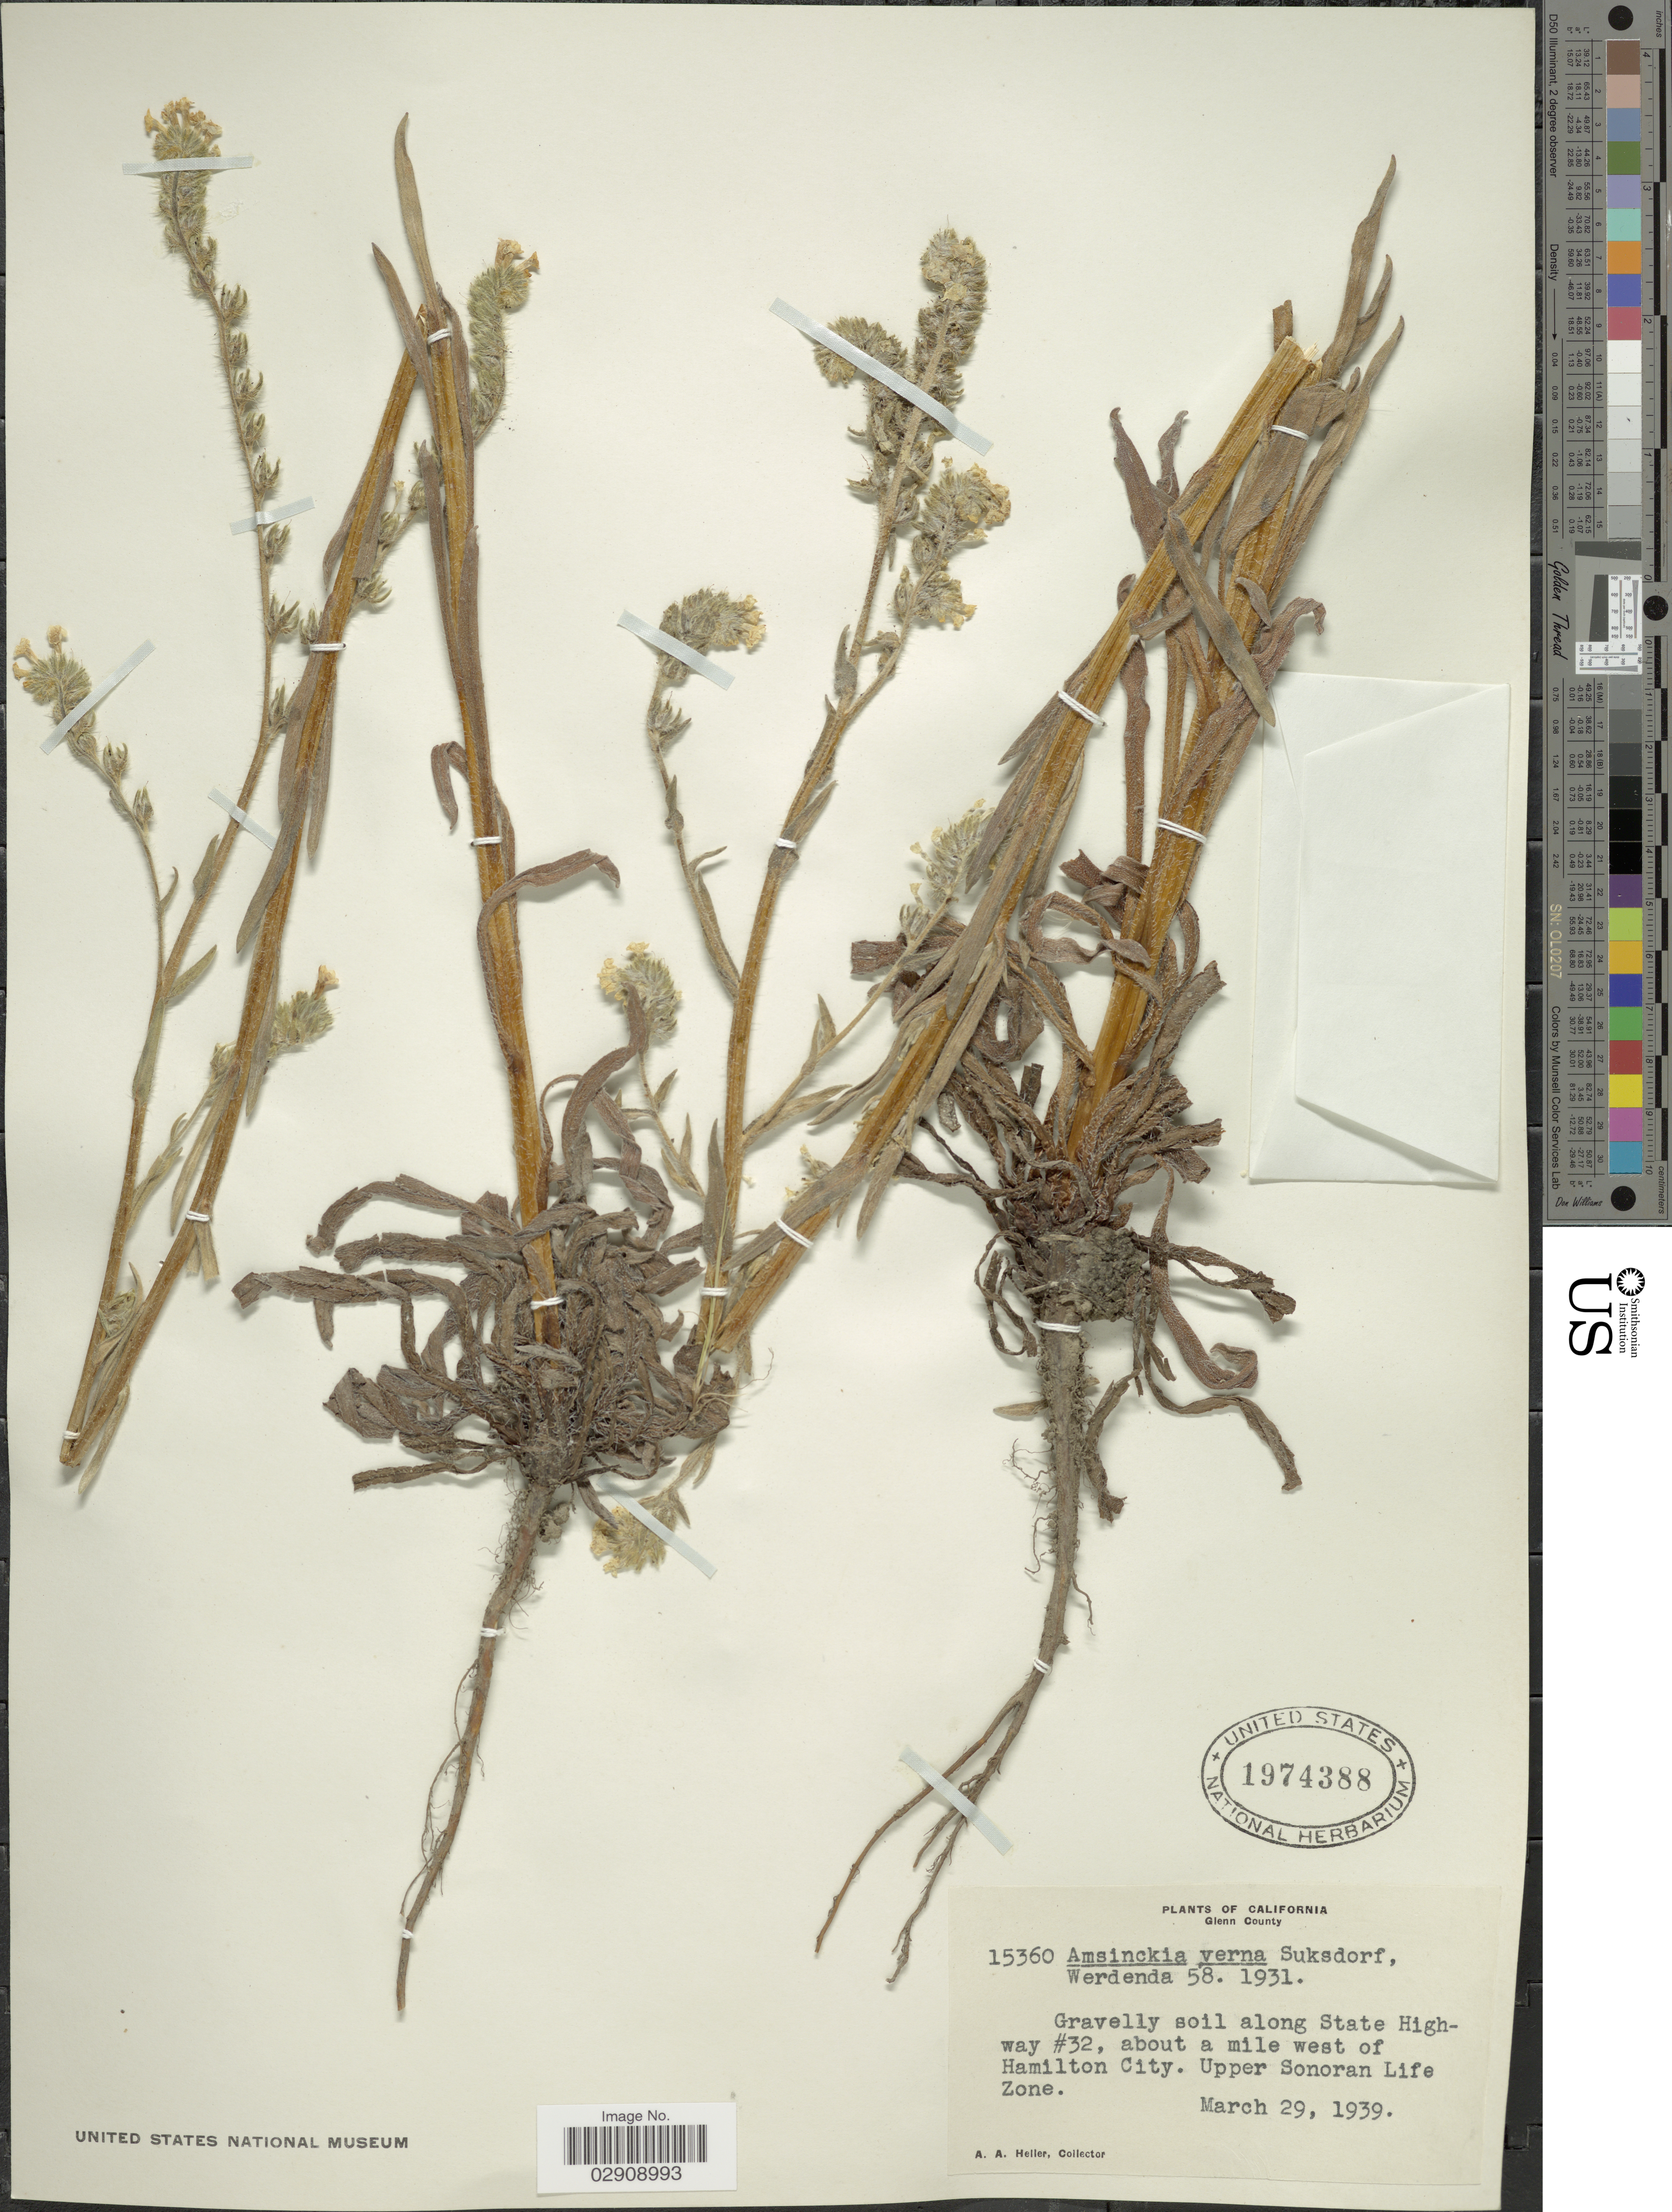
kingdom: Plantae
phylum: Tracheophyta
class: Magnoliopsida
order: Boraginales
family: Boraginaceae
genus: Amsinckia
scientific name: Amsinckia eastwoodiae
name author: J.F. Macbr.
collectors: A. A. Heller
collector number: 15360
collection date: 1939-03-29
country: United States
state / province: California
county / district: Glenn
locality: Gravelly soil along State Highway #32, about a mile west of Hamilton City. Upper Sonoran Life Zone. Glenn County. California.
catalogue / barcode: US 1974388